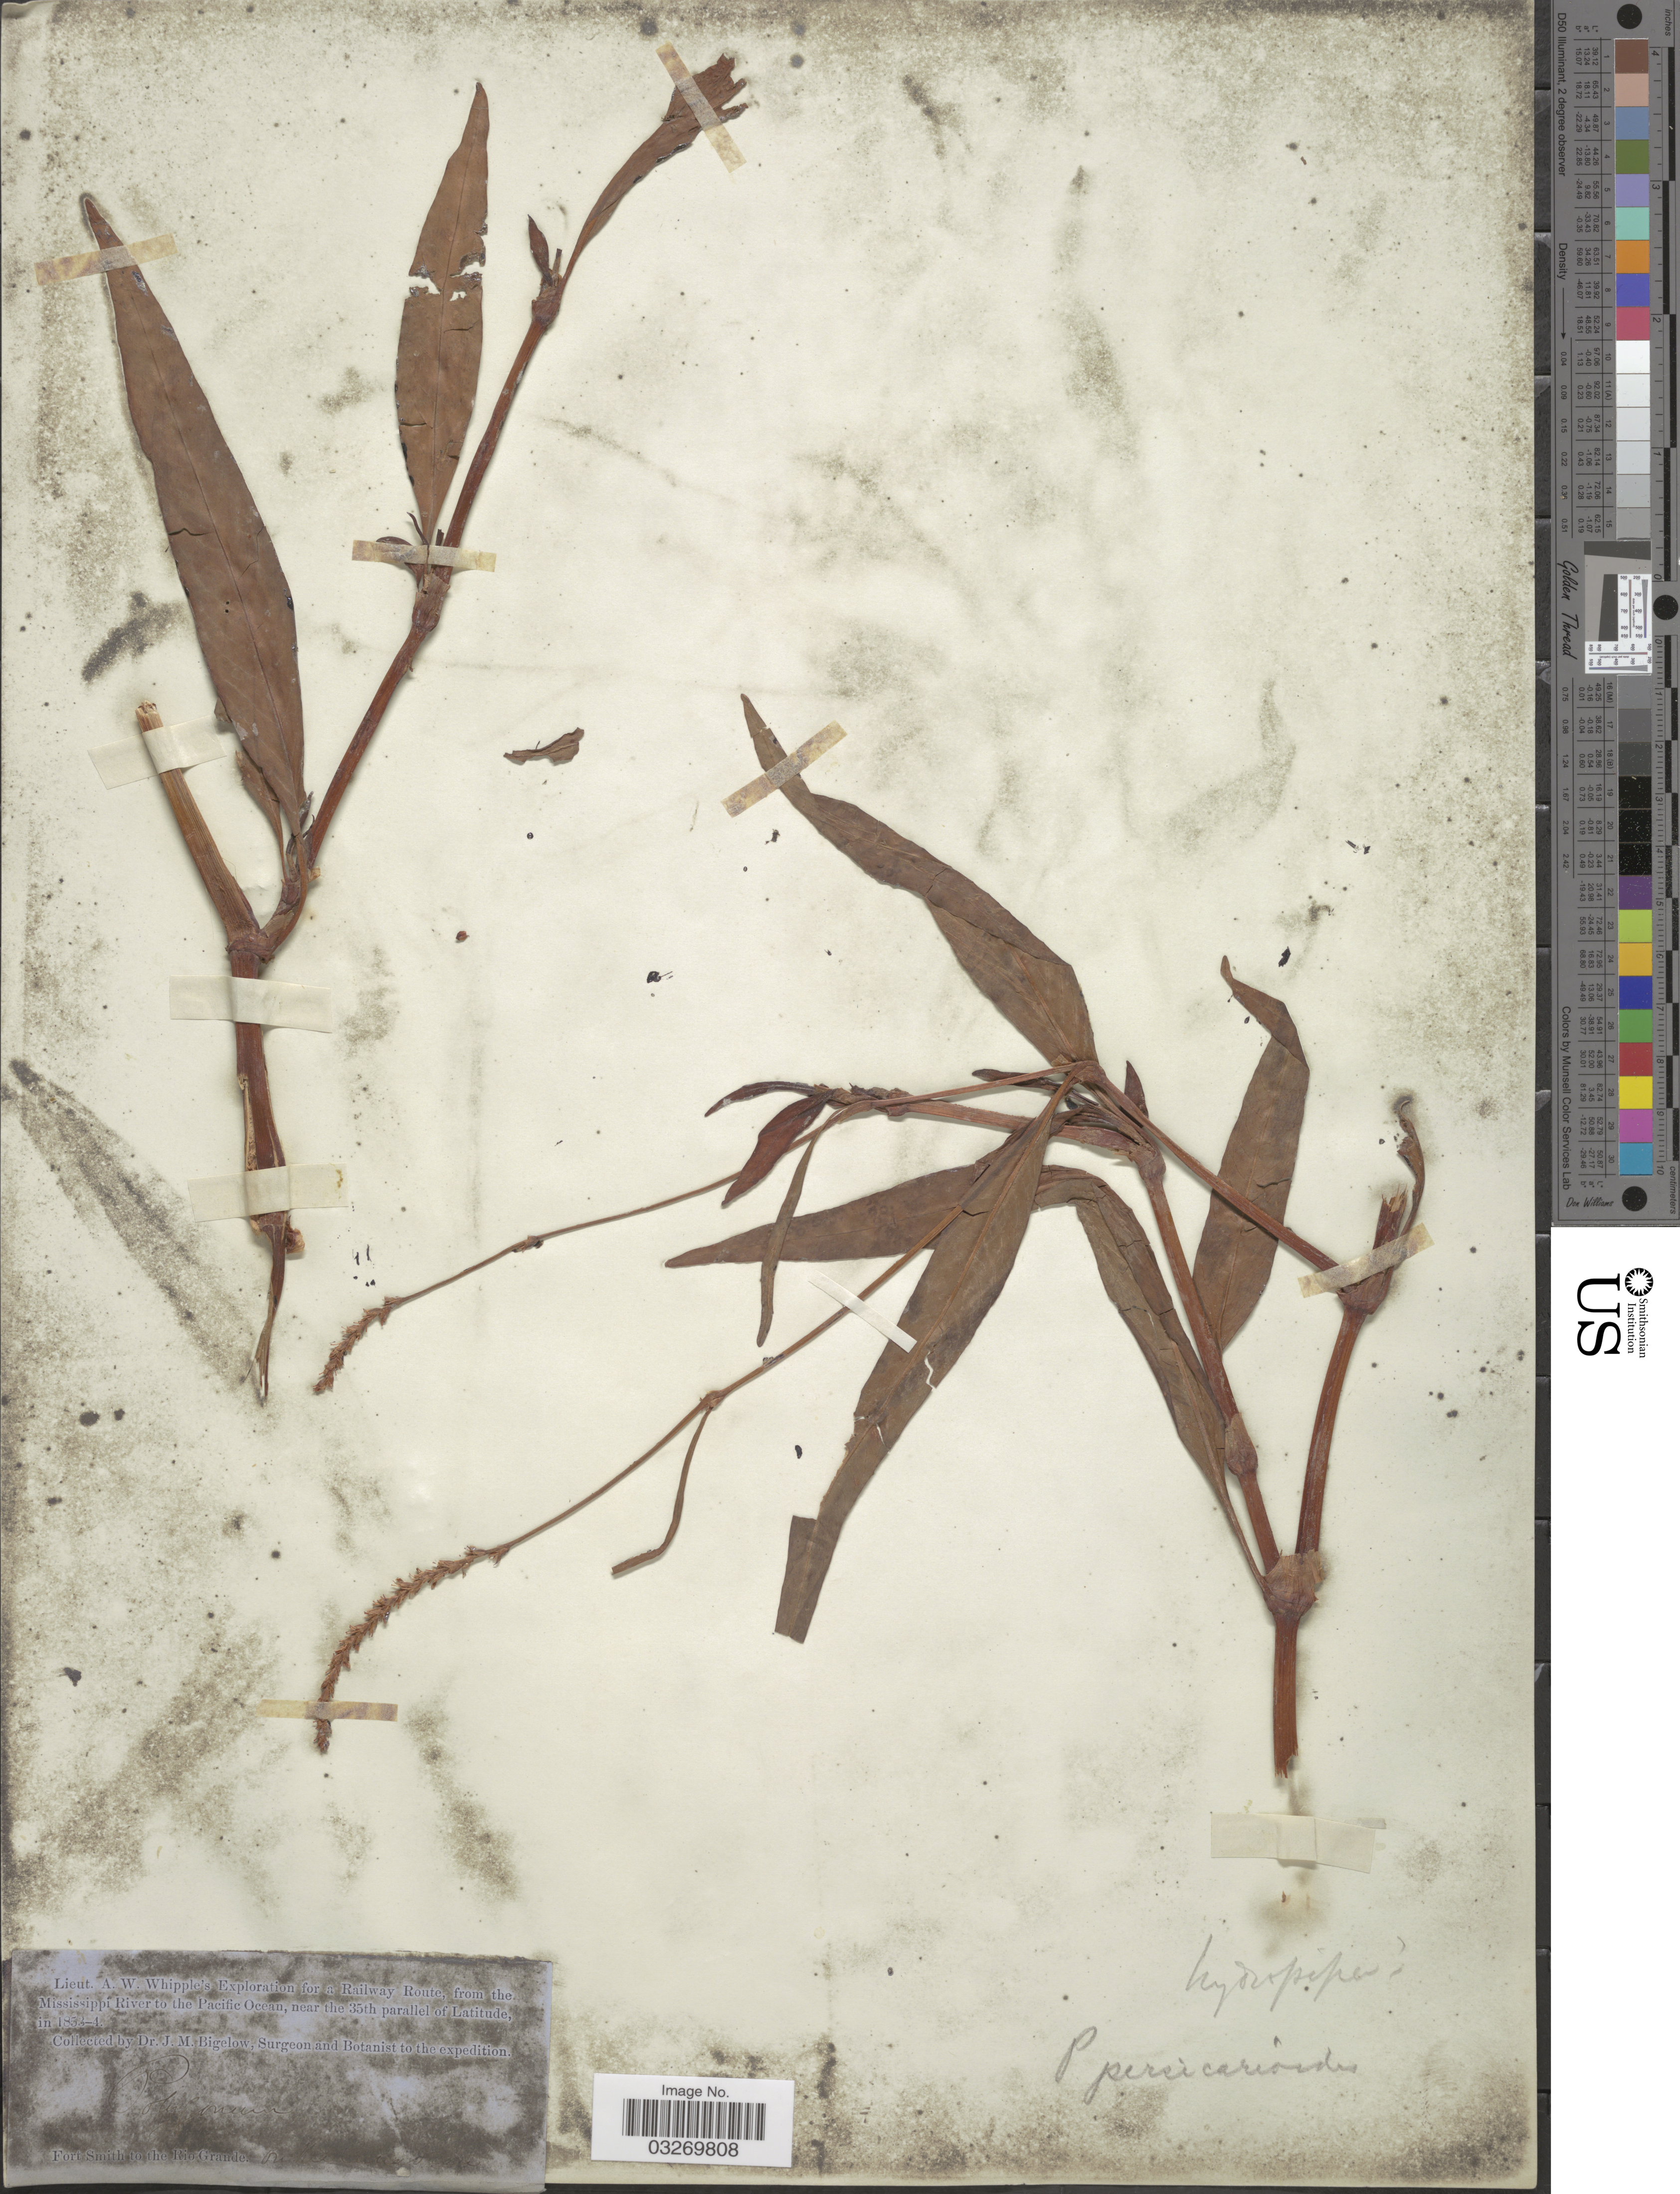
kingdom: Plantae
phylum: Tracheophyta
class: Magnoliopsida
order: Caryophyllales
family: Polygonaceae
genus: Polygonum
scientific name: Polygonum hydropiperoides var. persicarioides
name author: Michx.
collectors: J. M. Bigelow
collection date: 1853/1854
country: United States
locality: Railway Route, from the Mississippi River to the Pacific Ocean, near the 35th parallel of Latitude. Fort Smith to the Rio Grande [illegible text].